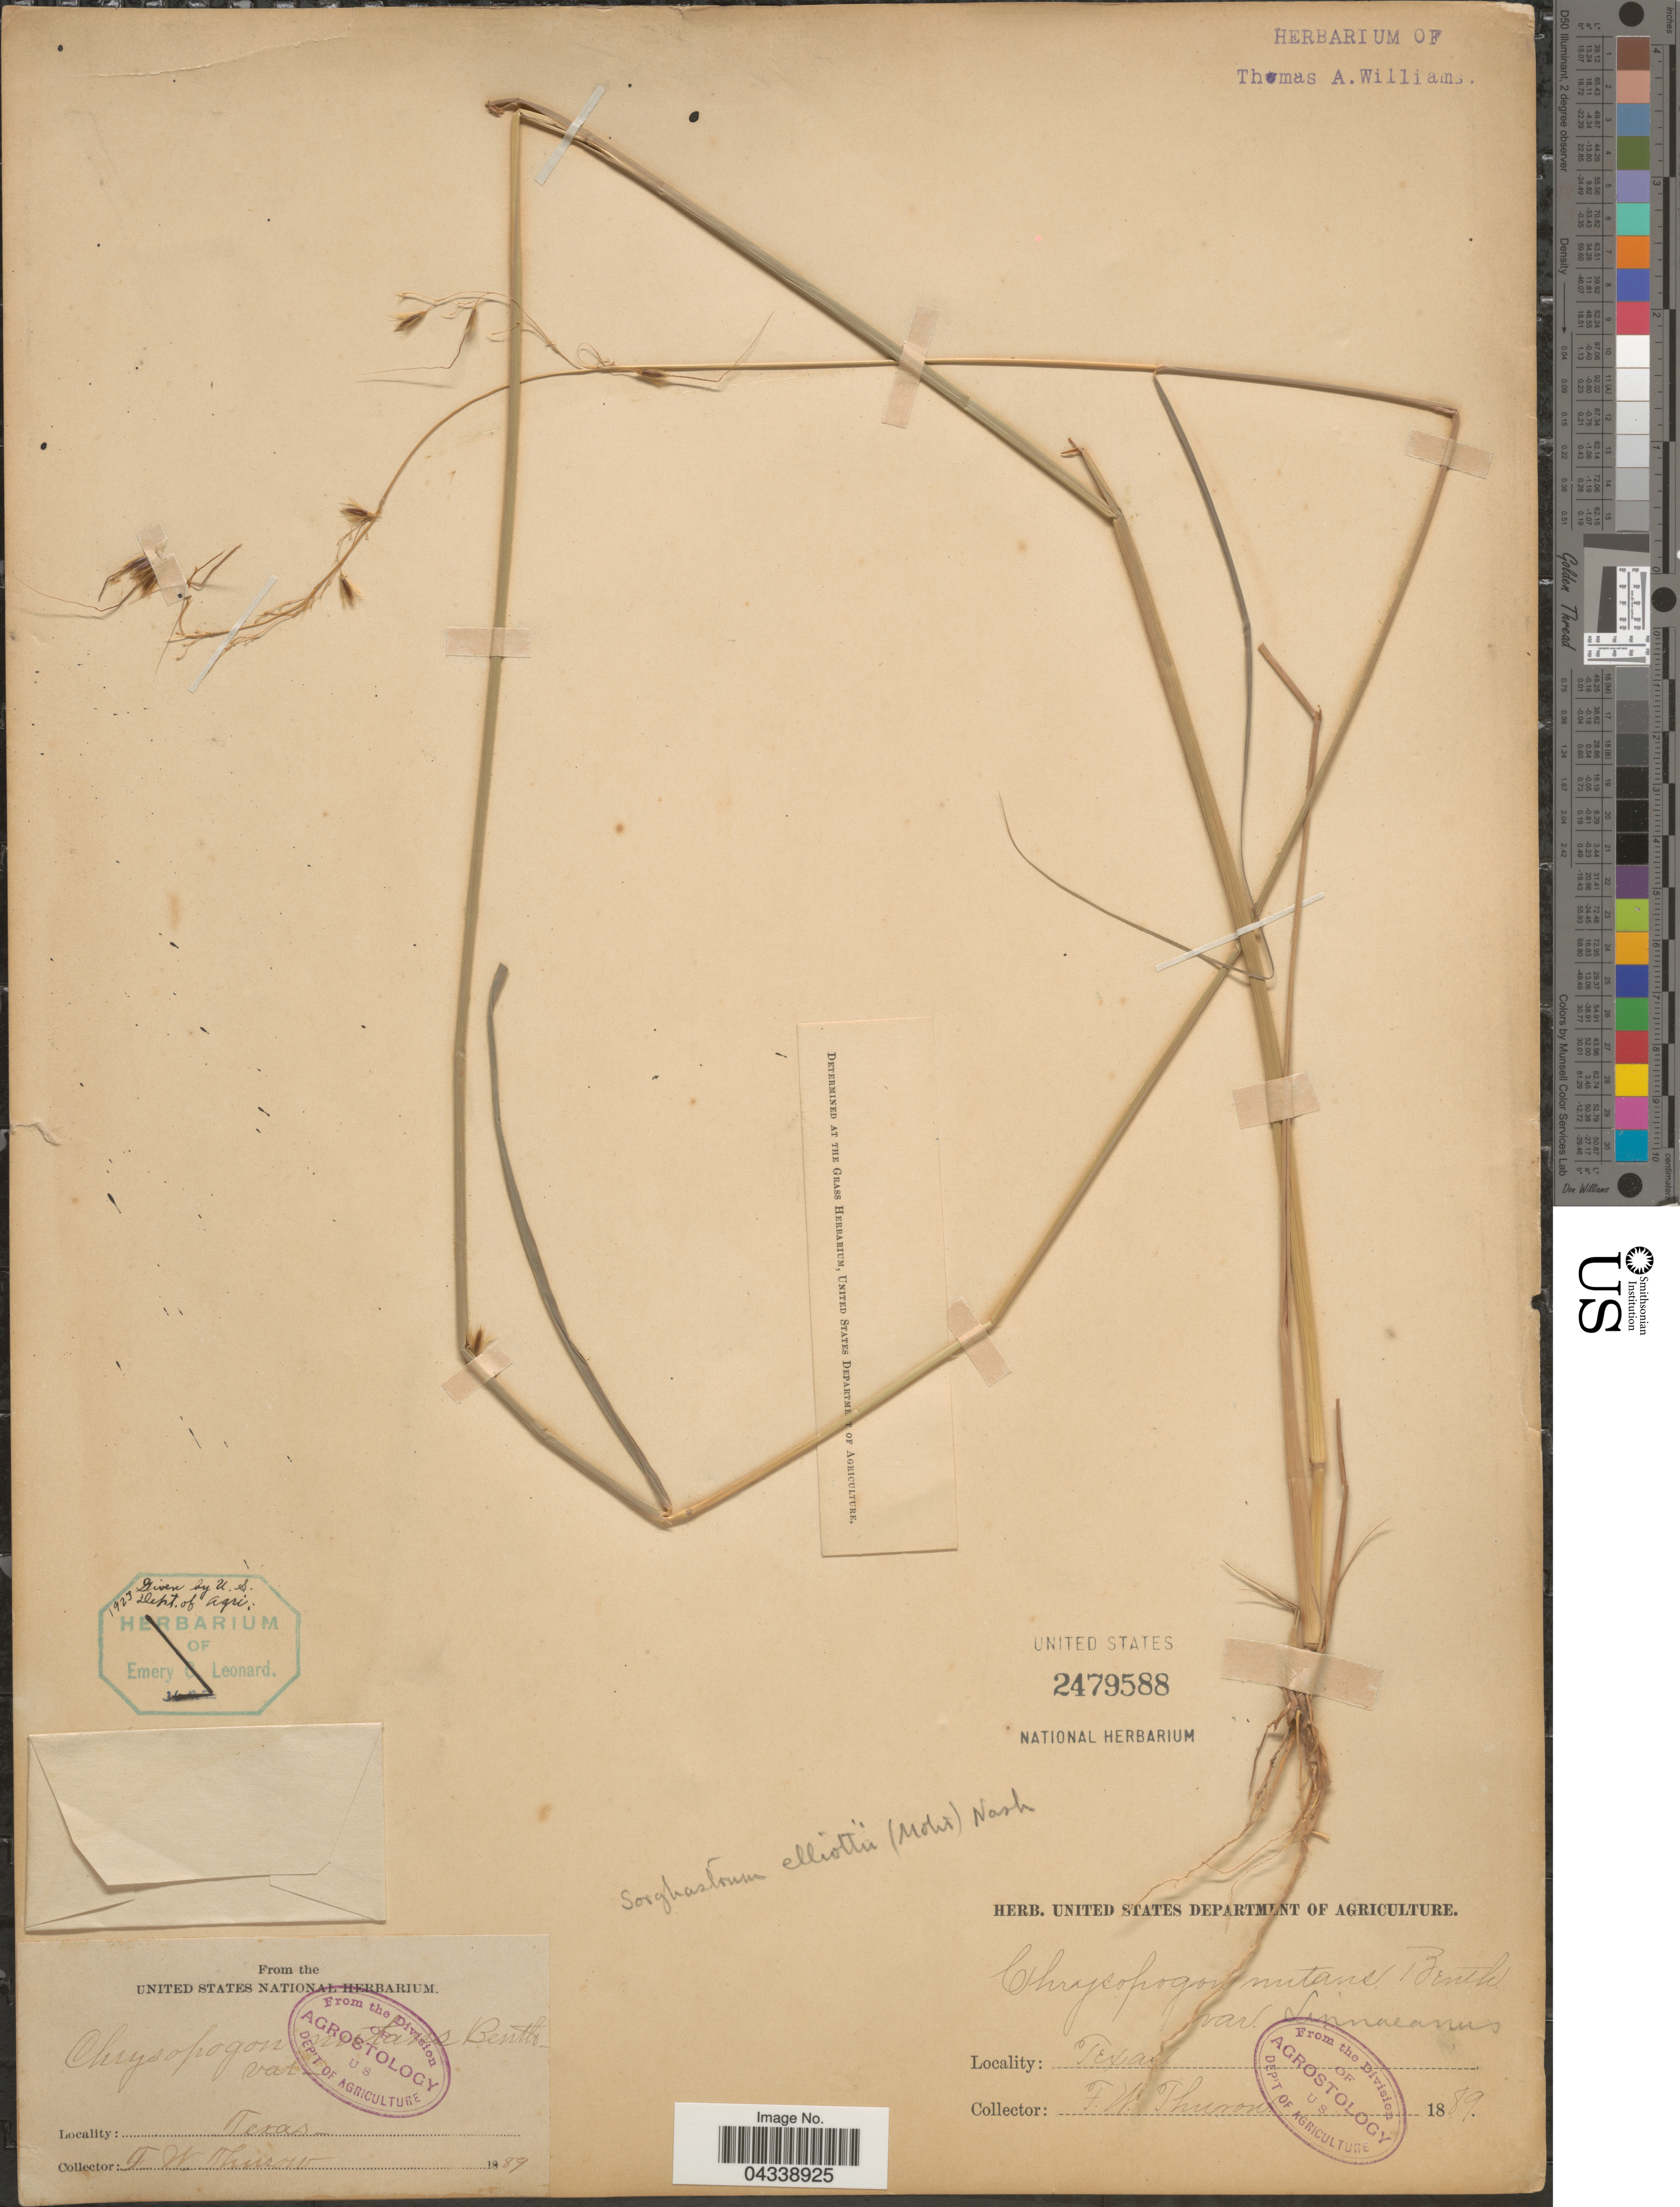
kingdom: Plantae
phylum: Tracheophyta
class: Liliopsida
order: Poales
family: Poaceae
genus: Sorghastrum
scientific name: Sorghastrum elliottii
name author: (C. Mohr) Nash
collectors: F. W. Thurow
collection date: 1889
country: United States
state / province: Texas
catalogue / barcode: US 2479588